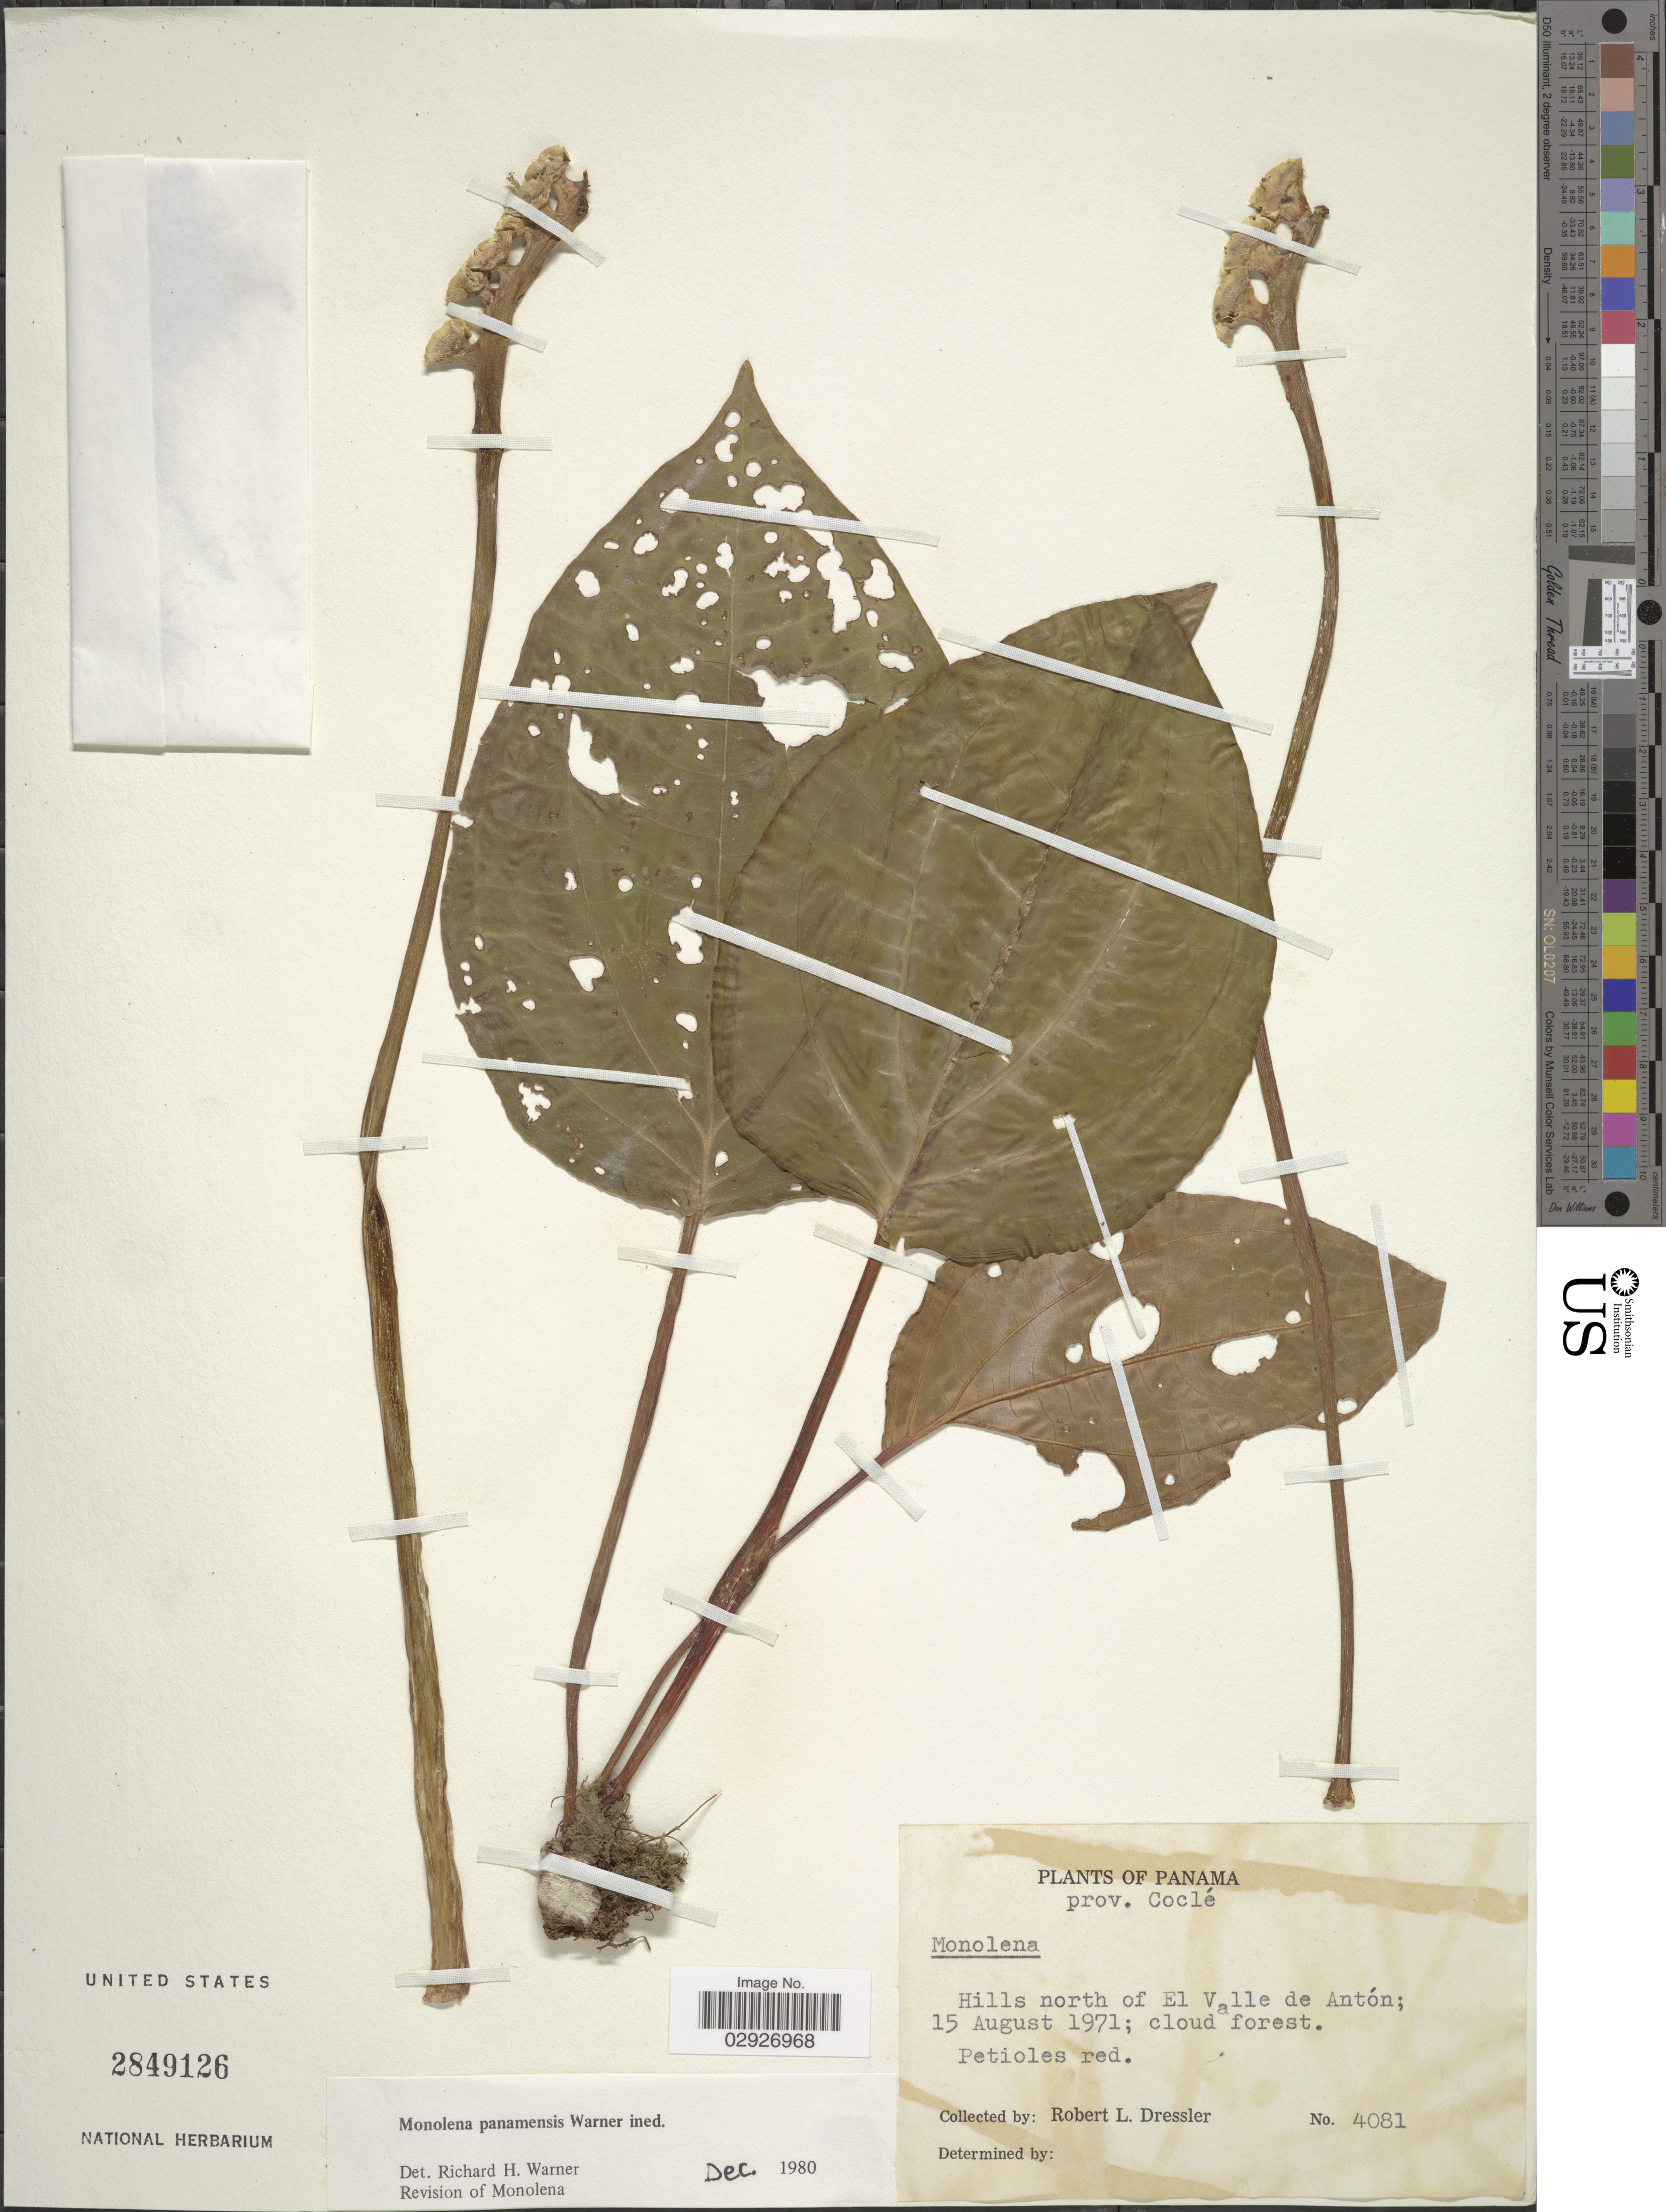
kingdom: Plantae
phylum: Tracheophyta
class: Magnoliopsida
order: Myrtales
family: Melastomataceae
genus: Monolena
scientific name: Monolena panamensis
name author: Warner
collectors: R. Dressler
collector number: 4081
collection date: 1971-08-15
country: Panama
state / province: Coclé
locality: Prov. Coclé. Hills north of El Valle de Antón.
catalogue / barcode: US 2849126